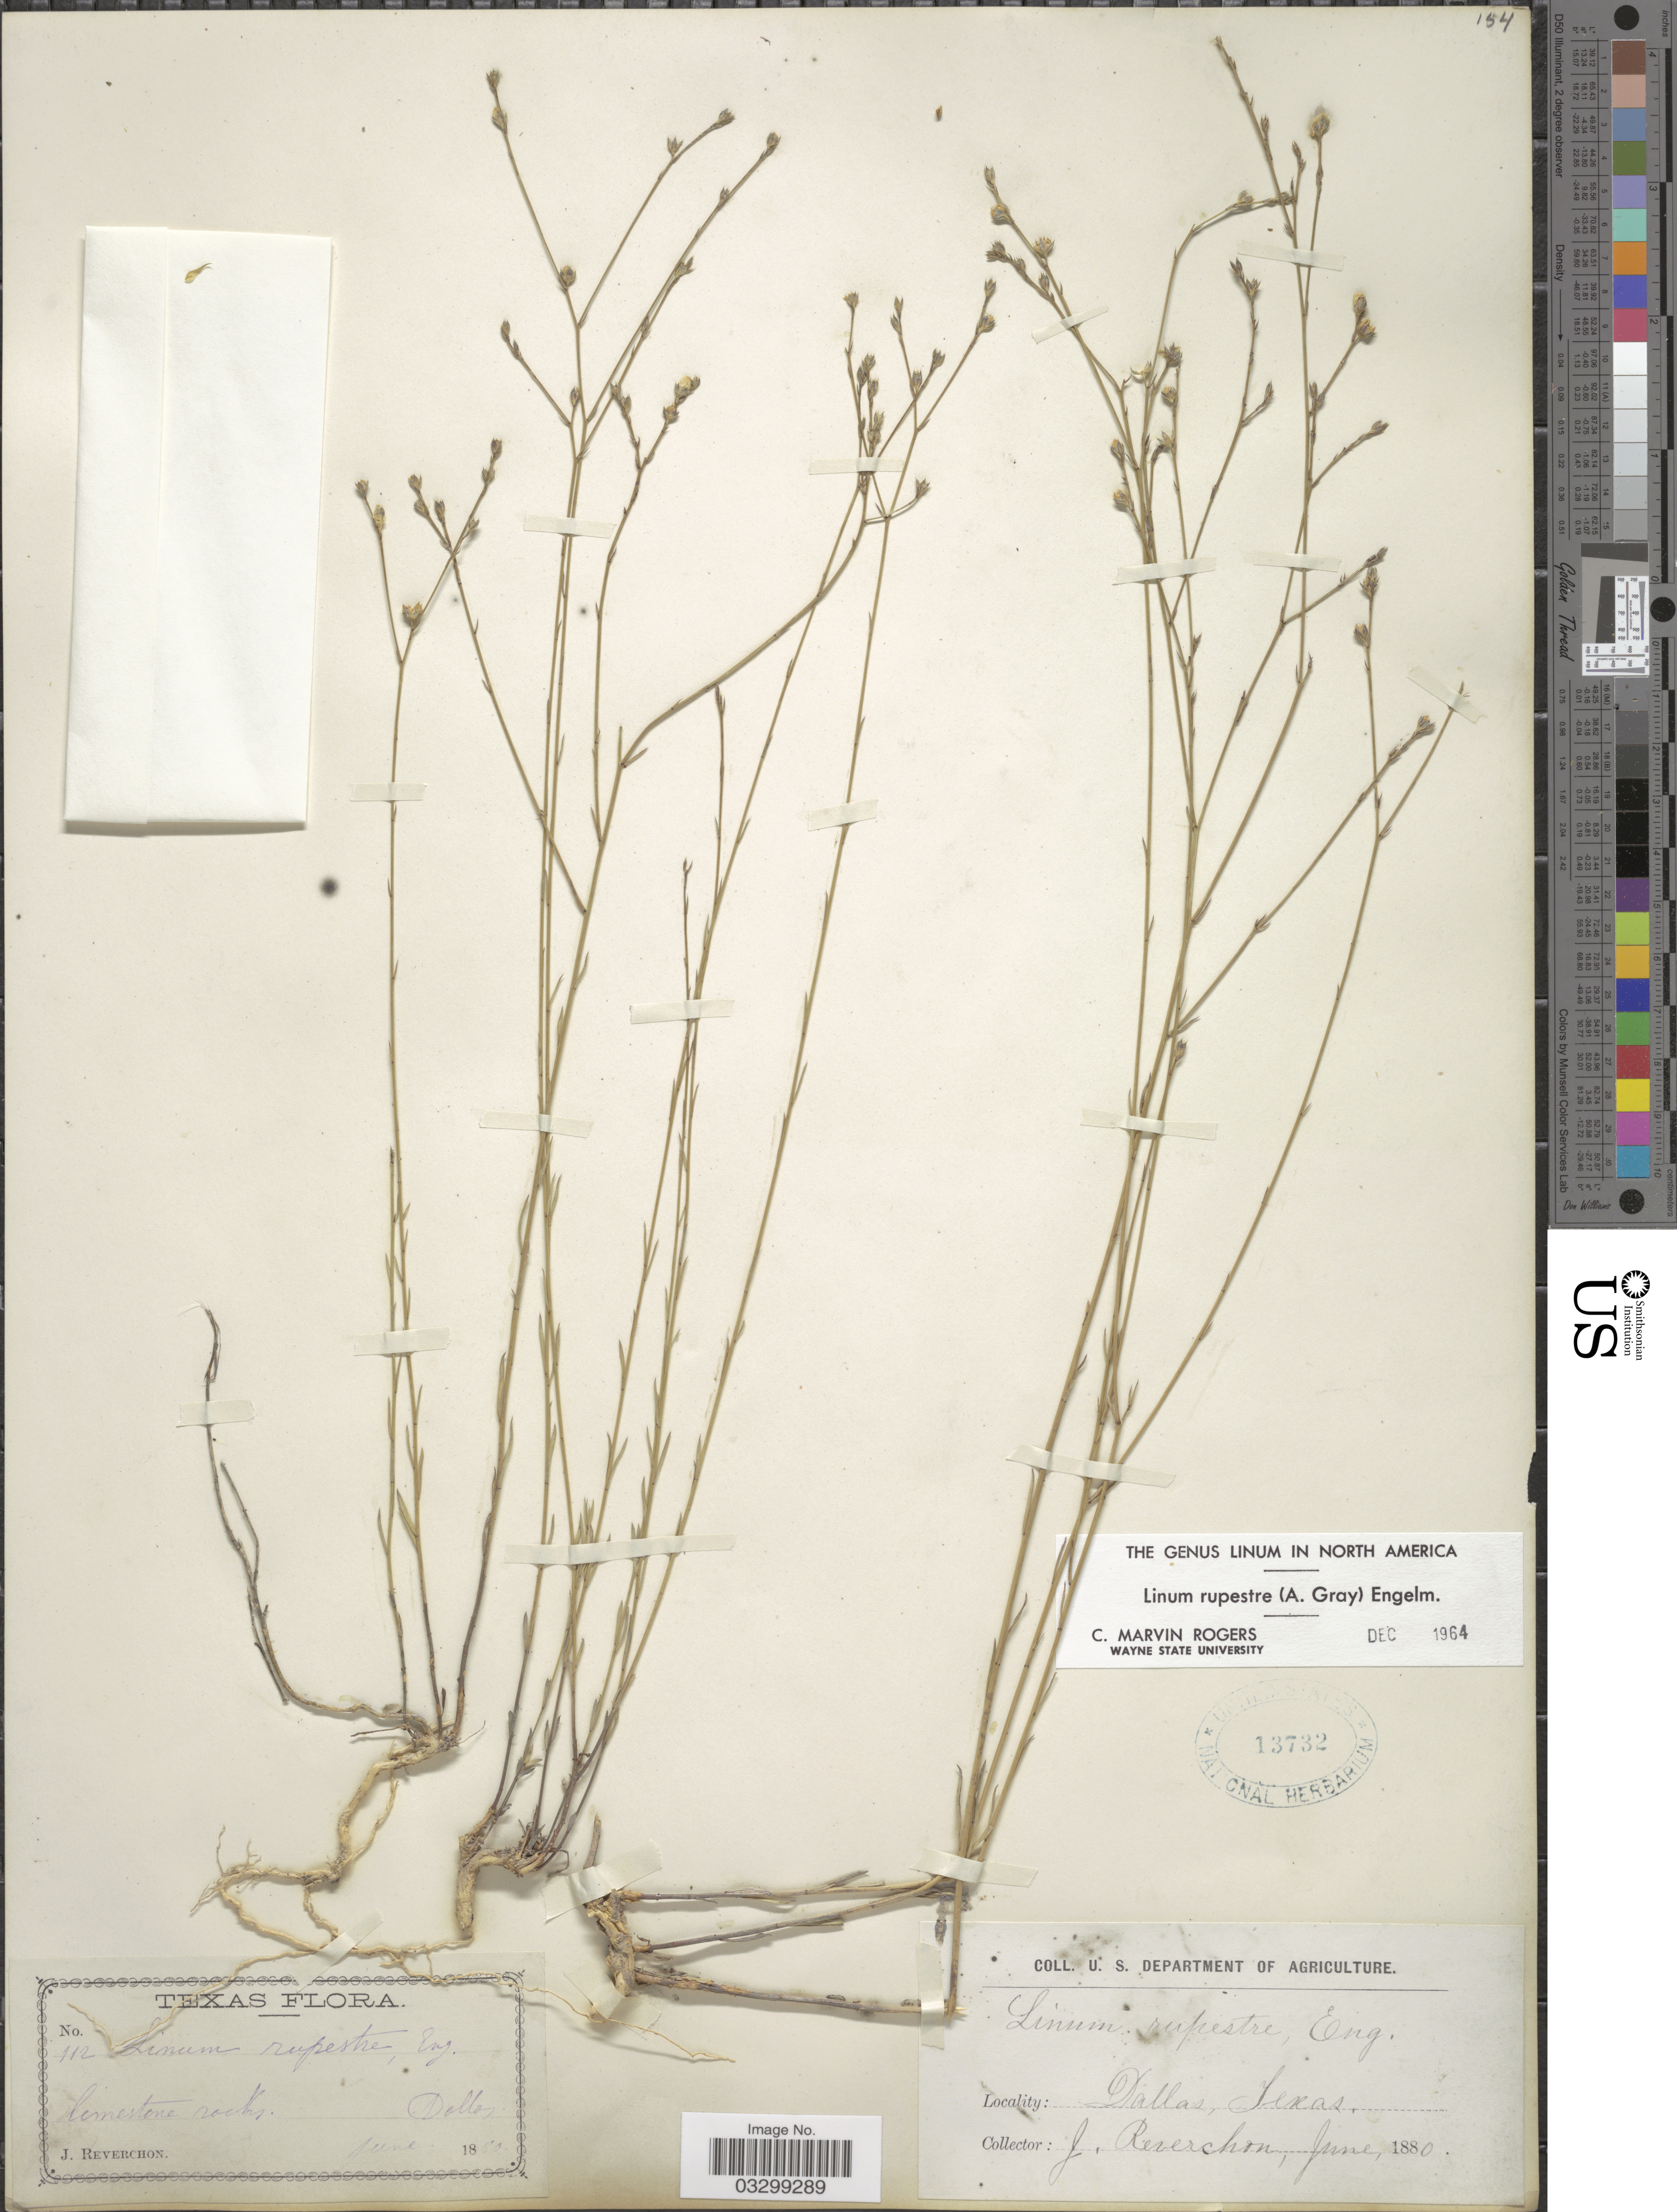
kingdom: Plantae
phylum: Tracheophyta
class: Magnoliopsida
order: Malpighiales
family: Linaceae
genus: Linum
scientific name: Linum rupestre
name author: Engelm.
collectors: J. Reverchon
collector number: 112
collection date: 1880-06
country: United States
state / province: Texas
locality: Dallas.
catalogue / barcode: US 13732